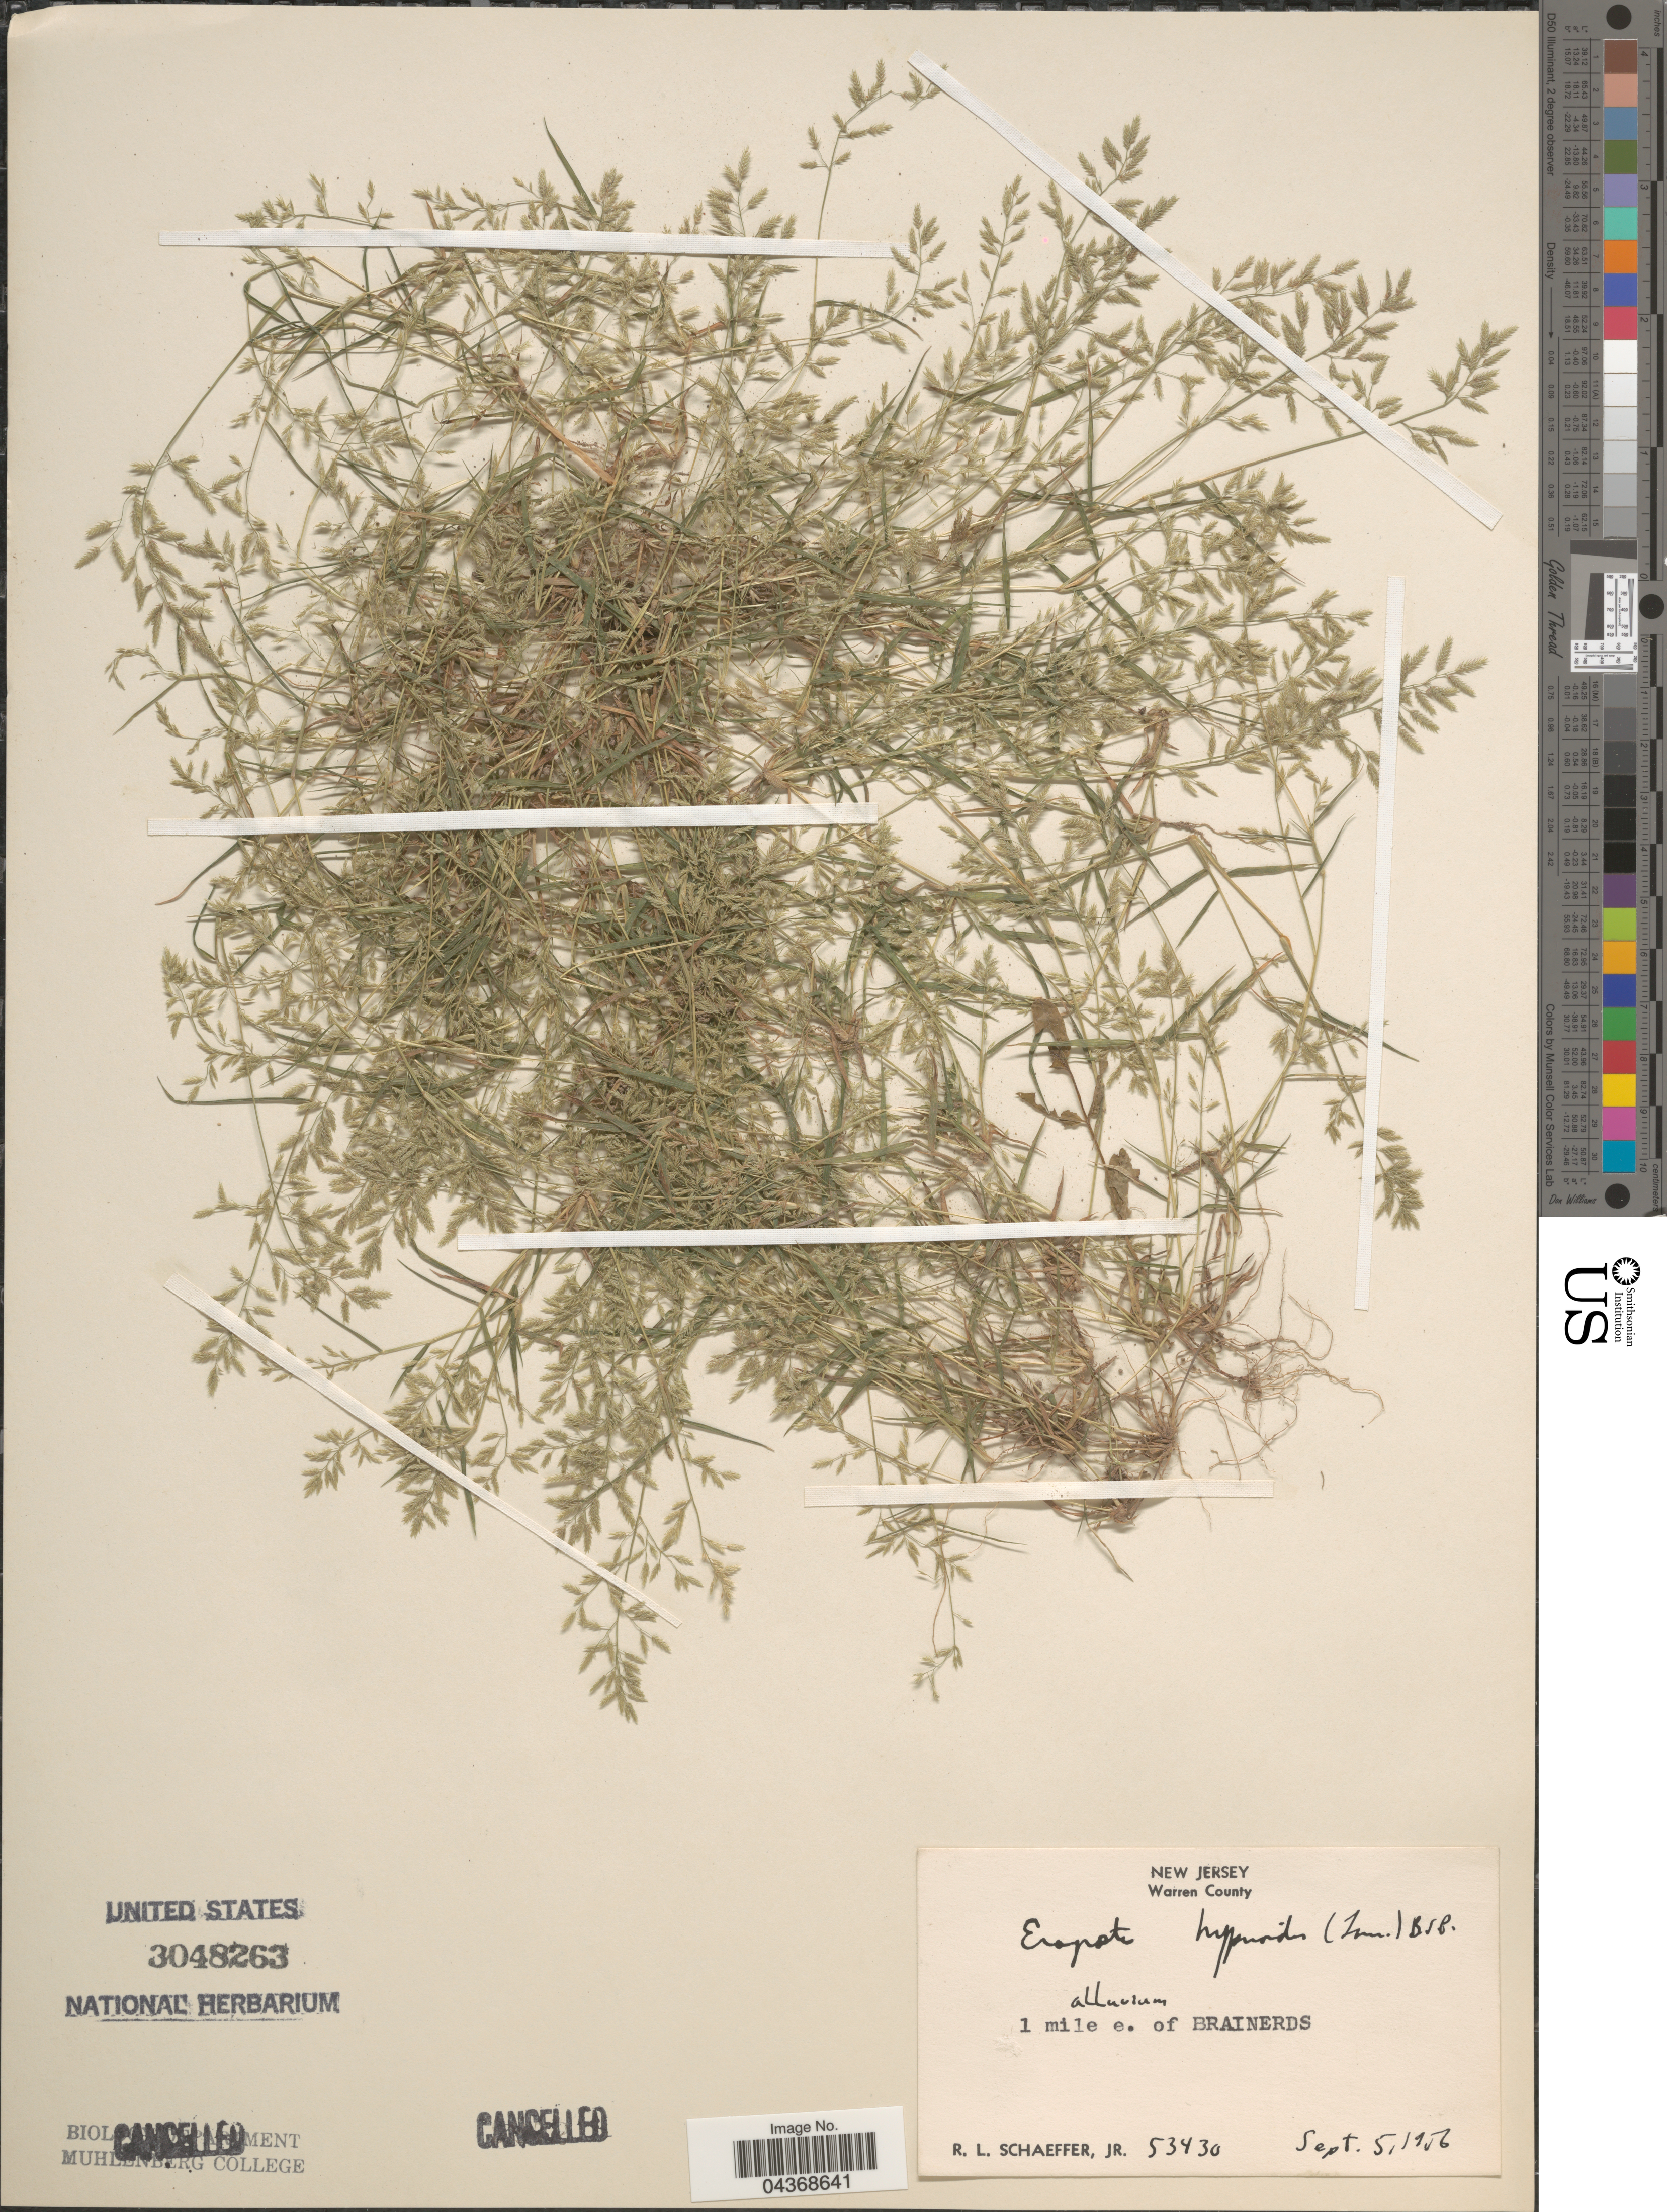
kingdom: Plantae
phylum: Tracheophyta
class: Liliopsida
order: Poales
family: Poaceae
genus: Eragrostis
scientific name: Eragrostis hypnoides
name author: (Lam.) Britton, Stearns & Poggenb.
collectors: R. L. Schaeffer Jr.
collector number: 53430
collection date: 1956-09-05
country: United States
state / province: New Jersey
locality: Warren County. 1 mile e. of Brainerds.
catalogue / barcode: US 3048263